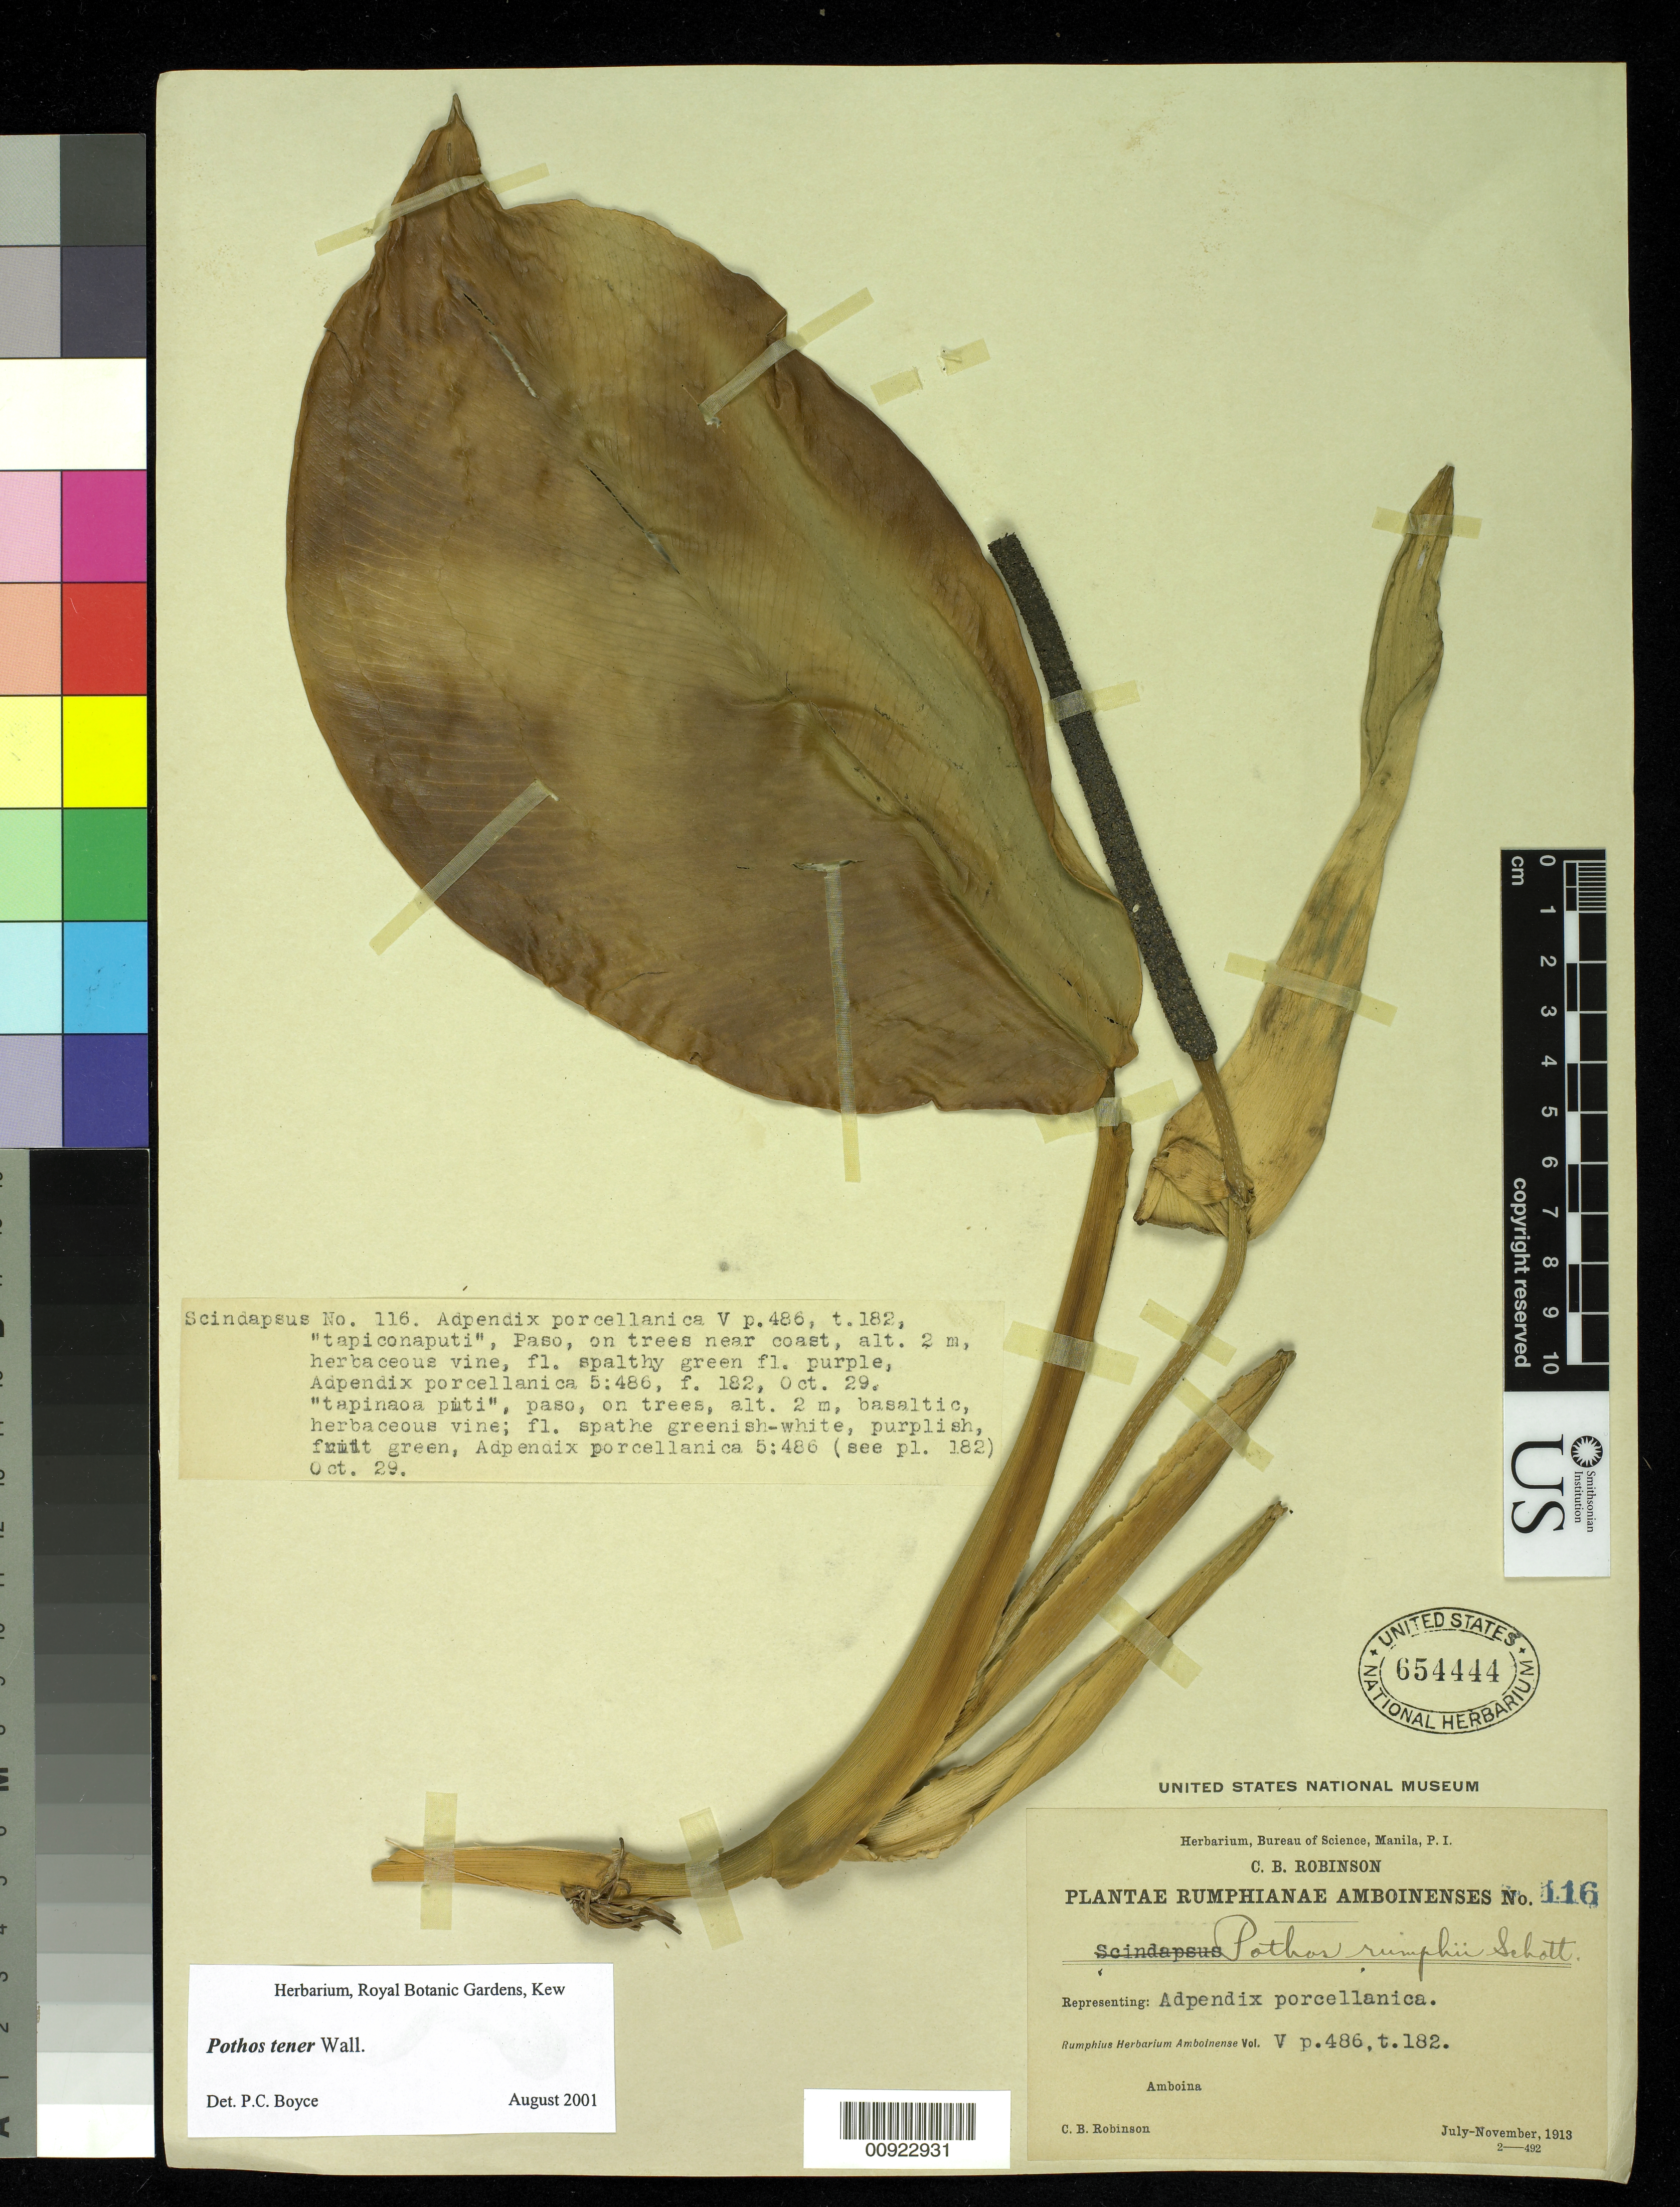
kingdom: Plantae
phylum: Tracheophyta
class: Liliopsida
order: Alismatales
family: Araceae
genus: Pothos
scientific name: Pothos tener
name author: Wall.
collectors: C. Robinson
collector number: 116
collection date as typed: Jul 1913 to Nov 1913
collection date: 1913-07/1913-11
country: Indonesia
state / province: Maluku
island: Amboina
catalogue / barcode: US 654444